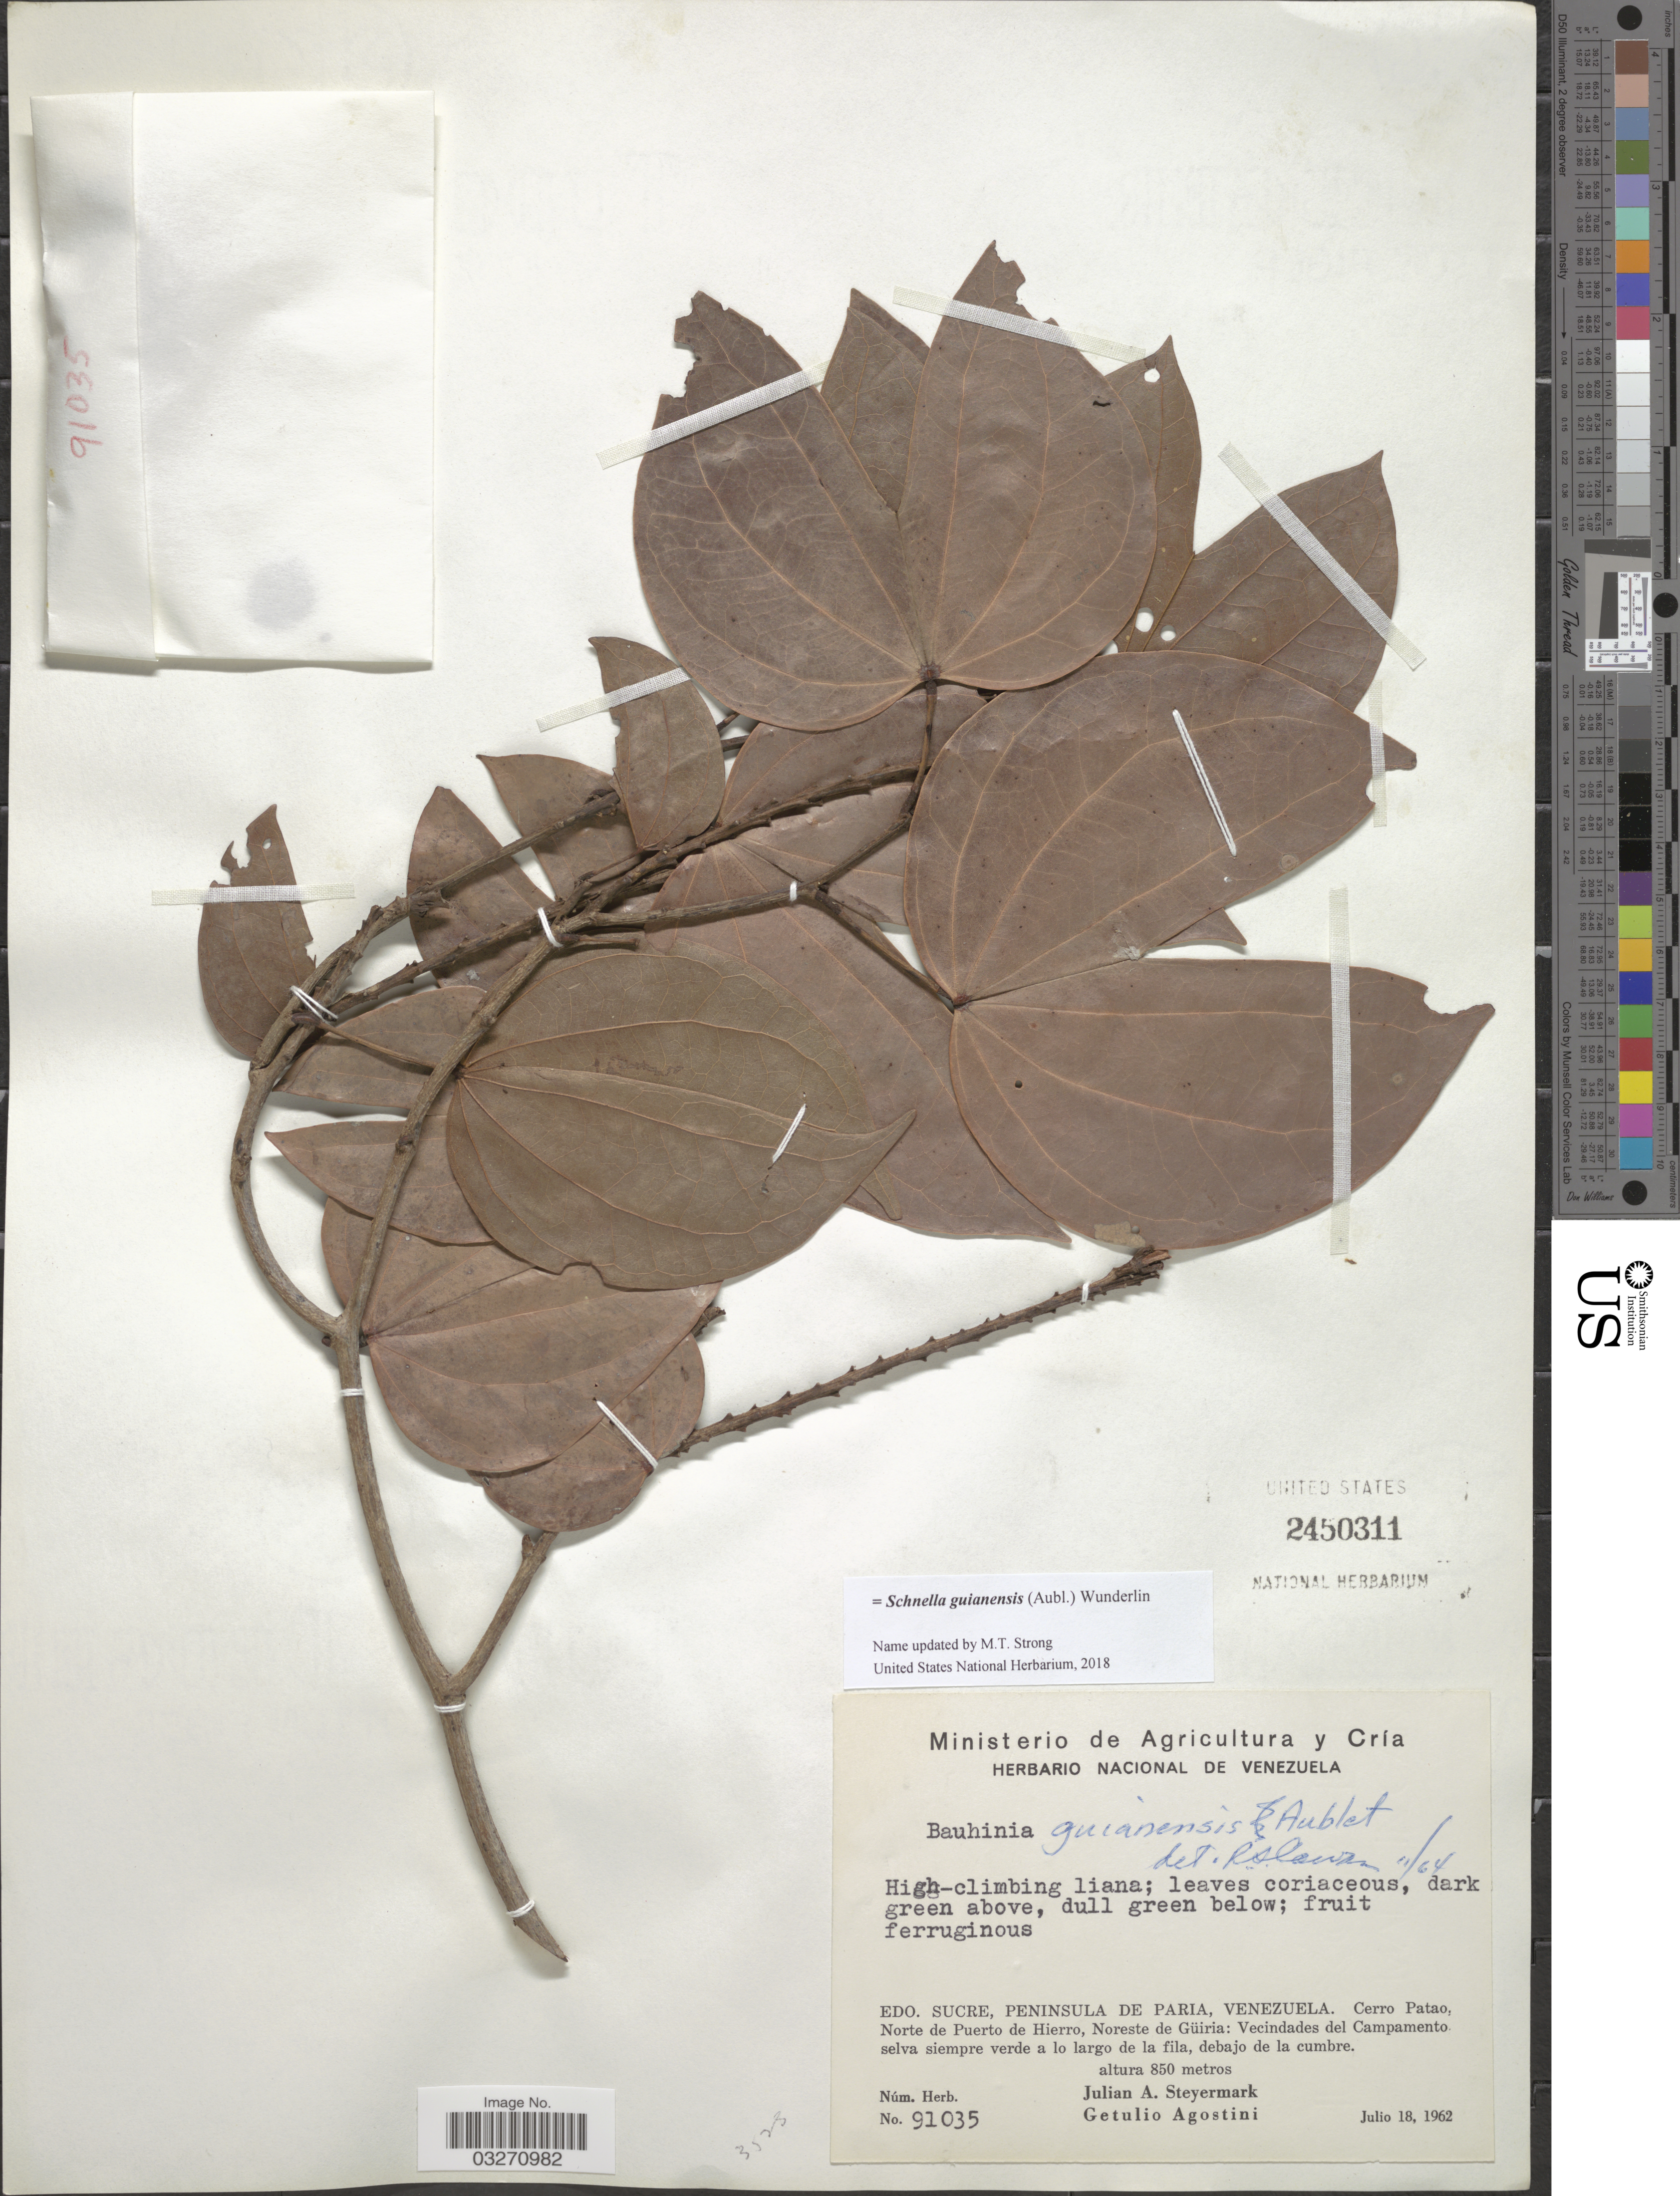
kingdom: Plantae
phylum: Tracheophyta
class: Magnoliopsida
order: Fabales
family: Fabaceae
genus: Schnella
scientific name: Schnella guianensis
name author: (Aubl.) Wunderlin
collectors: J. Steyermark & G. Agostini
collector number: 91035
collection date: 1962-07-18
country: Venezuela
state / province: Sucre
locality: Peninsula de Paria. Cerro Patao, Norte de Puerto de Hierro, Noreste de Güiria: Vecindades del Campamento.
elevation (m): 850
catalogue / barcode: US 2450311